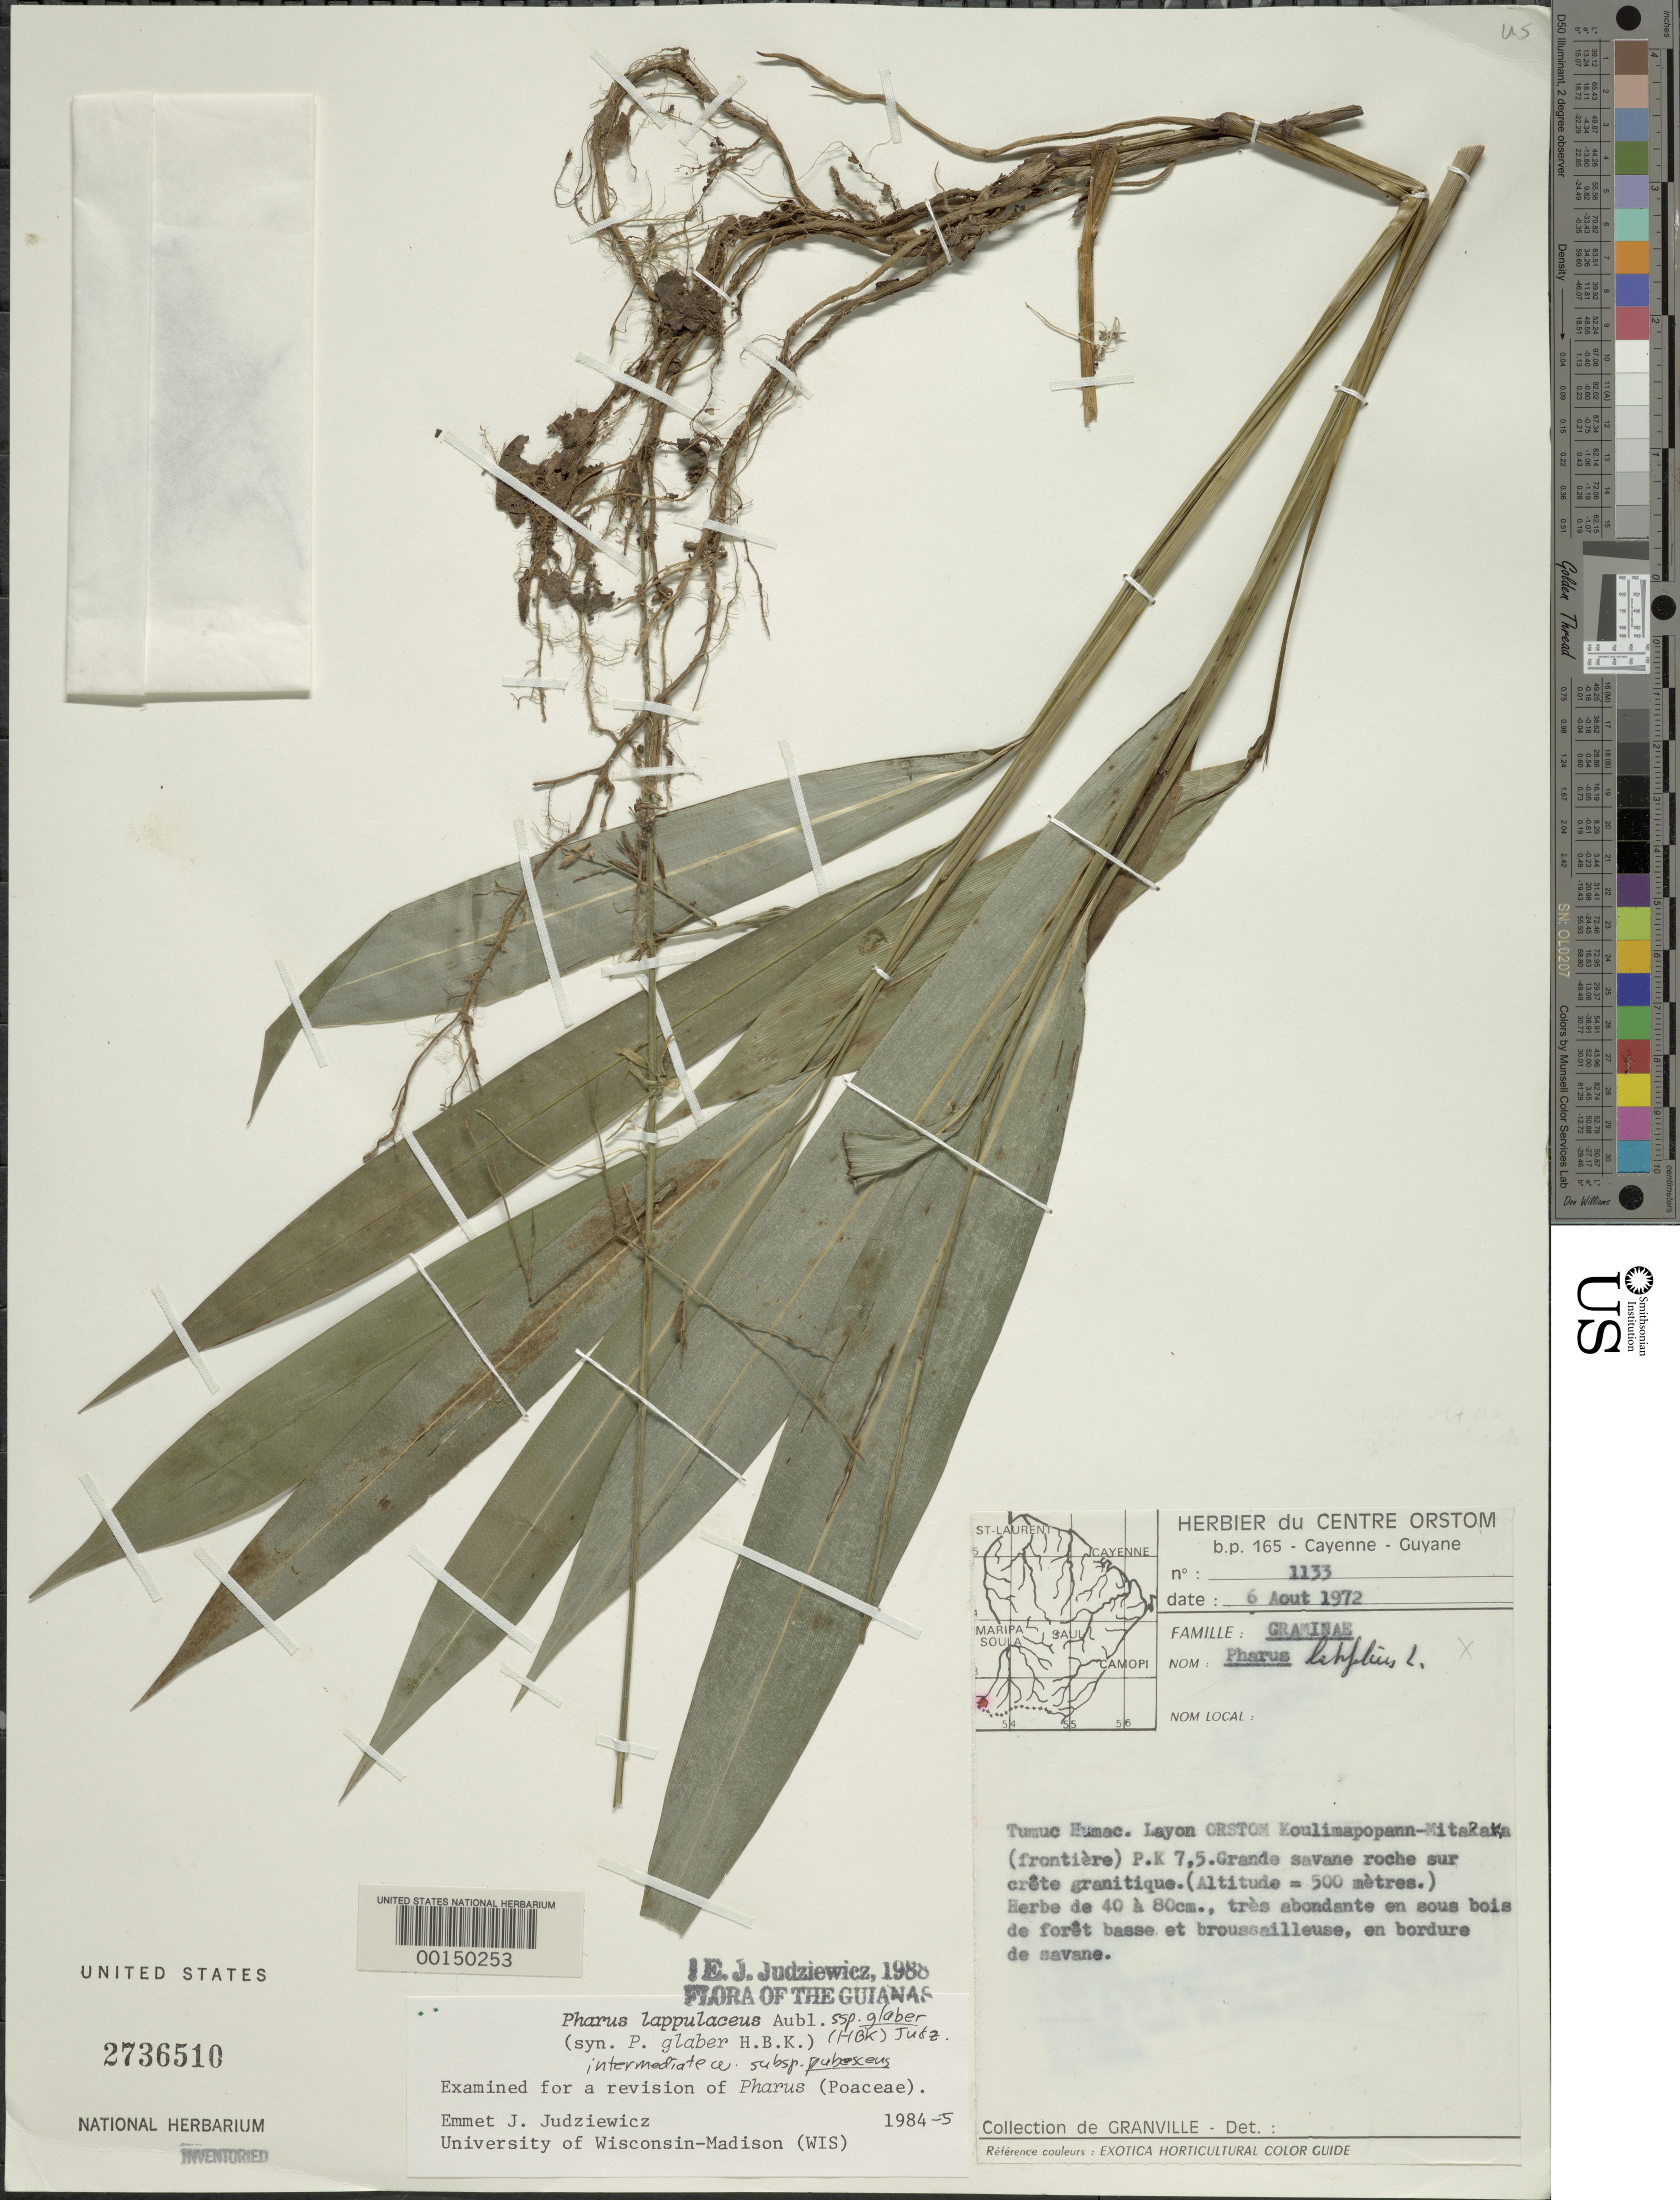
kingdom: Plantae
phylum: Tracheophyta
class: Liliopsida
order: Poales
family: Poaceae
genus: Pharus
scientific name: Pharus lappulaceus subsp. glaber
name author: (Kunth) Judz.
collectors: J.-J. de Granville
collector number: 1133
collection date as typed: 06 Aug 1972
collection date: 1972-08-06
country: French Guiana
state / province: Cayenne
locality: Cayenne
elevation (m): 500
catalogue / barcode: US 2736510